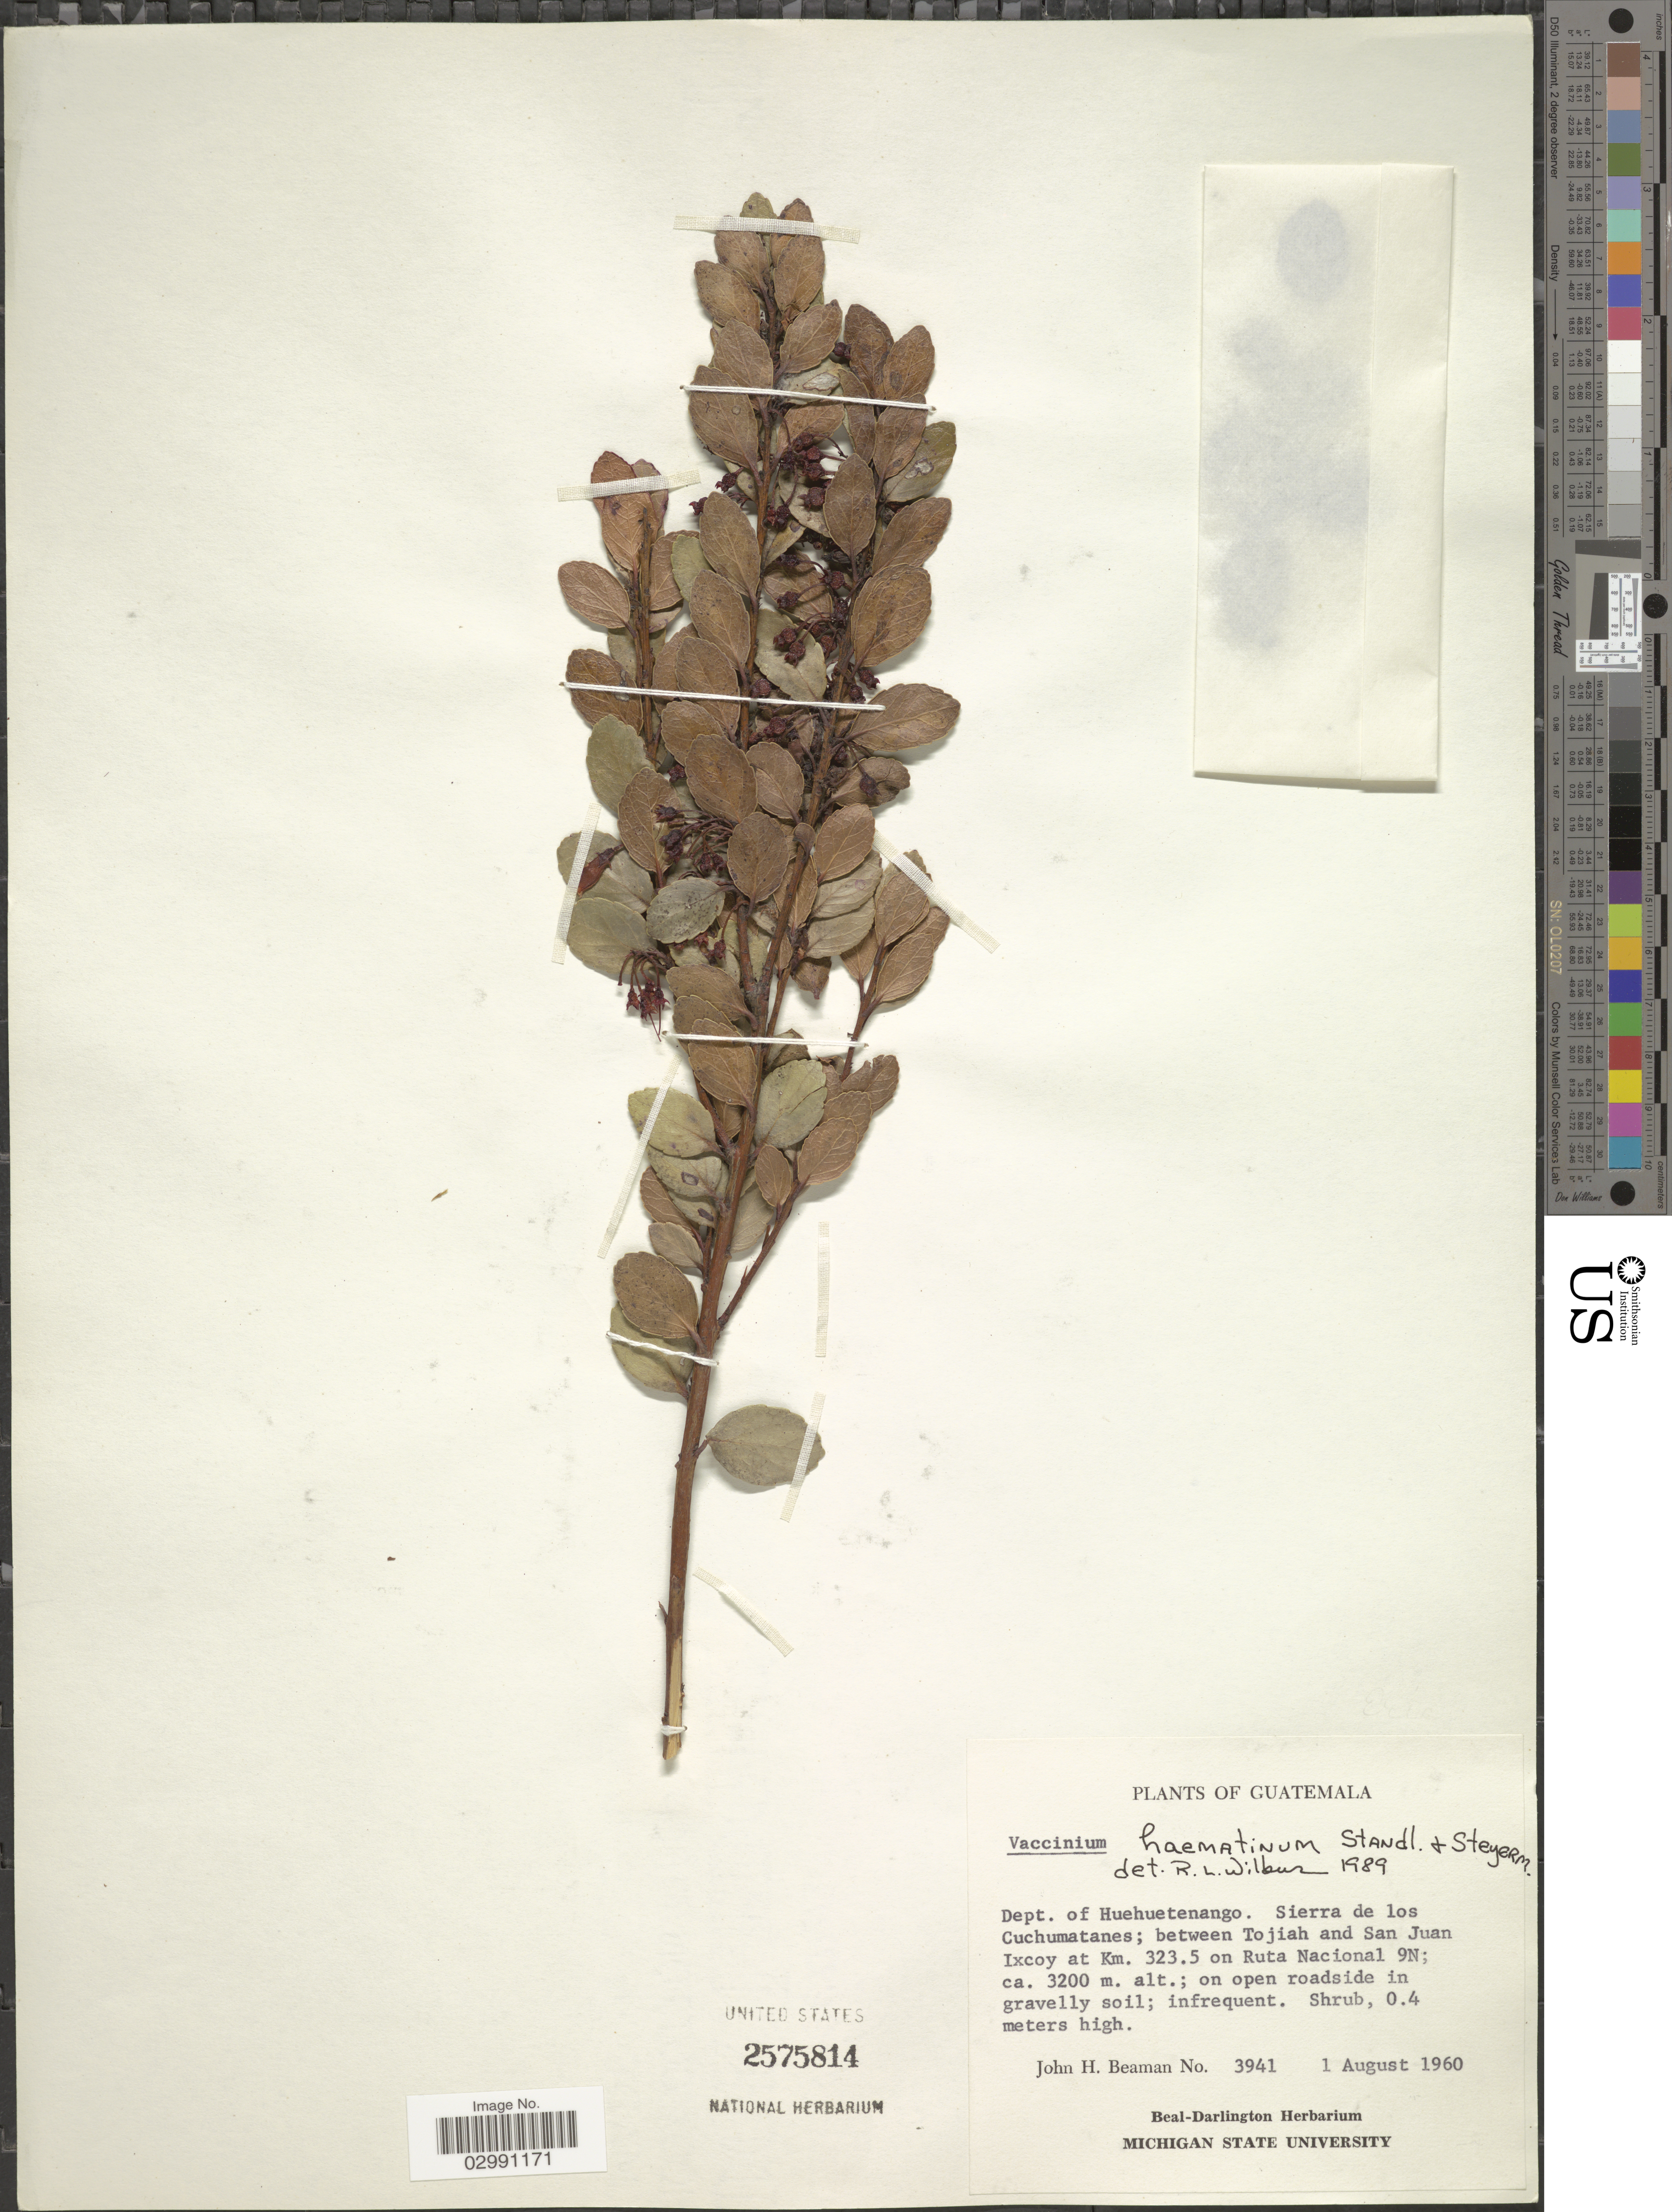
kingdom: Plantae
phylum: Tracheophyta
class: Magnoliopsida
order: Ericales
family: Ericaceae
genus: Vaccinium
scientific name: Vaccinium haematinum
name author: Standl. & Steyerm.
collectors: J. H. Beaman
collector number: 3941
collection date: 1960-08-01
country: Guatemala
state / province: Huehuetenango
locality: Dept. of Huehuetenango. Sierra de los Cuchumatanes; between Tojiah and San Juan Ixcoy at Km. 323.5 on Ruta Nacional 9N.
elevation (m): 3200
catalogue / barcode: US 2575814